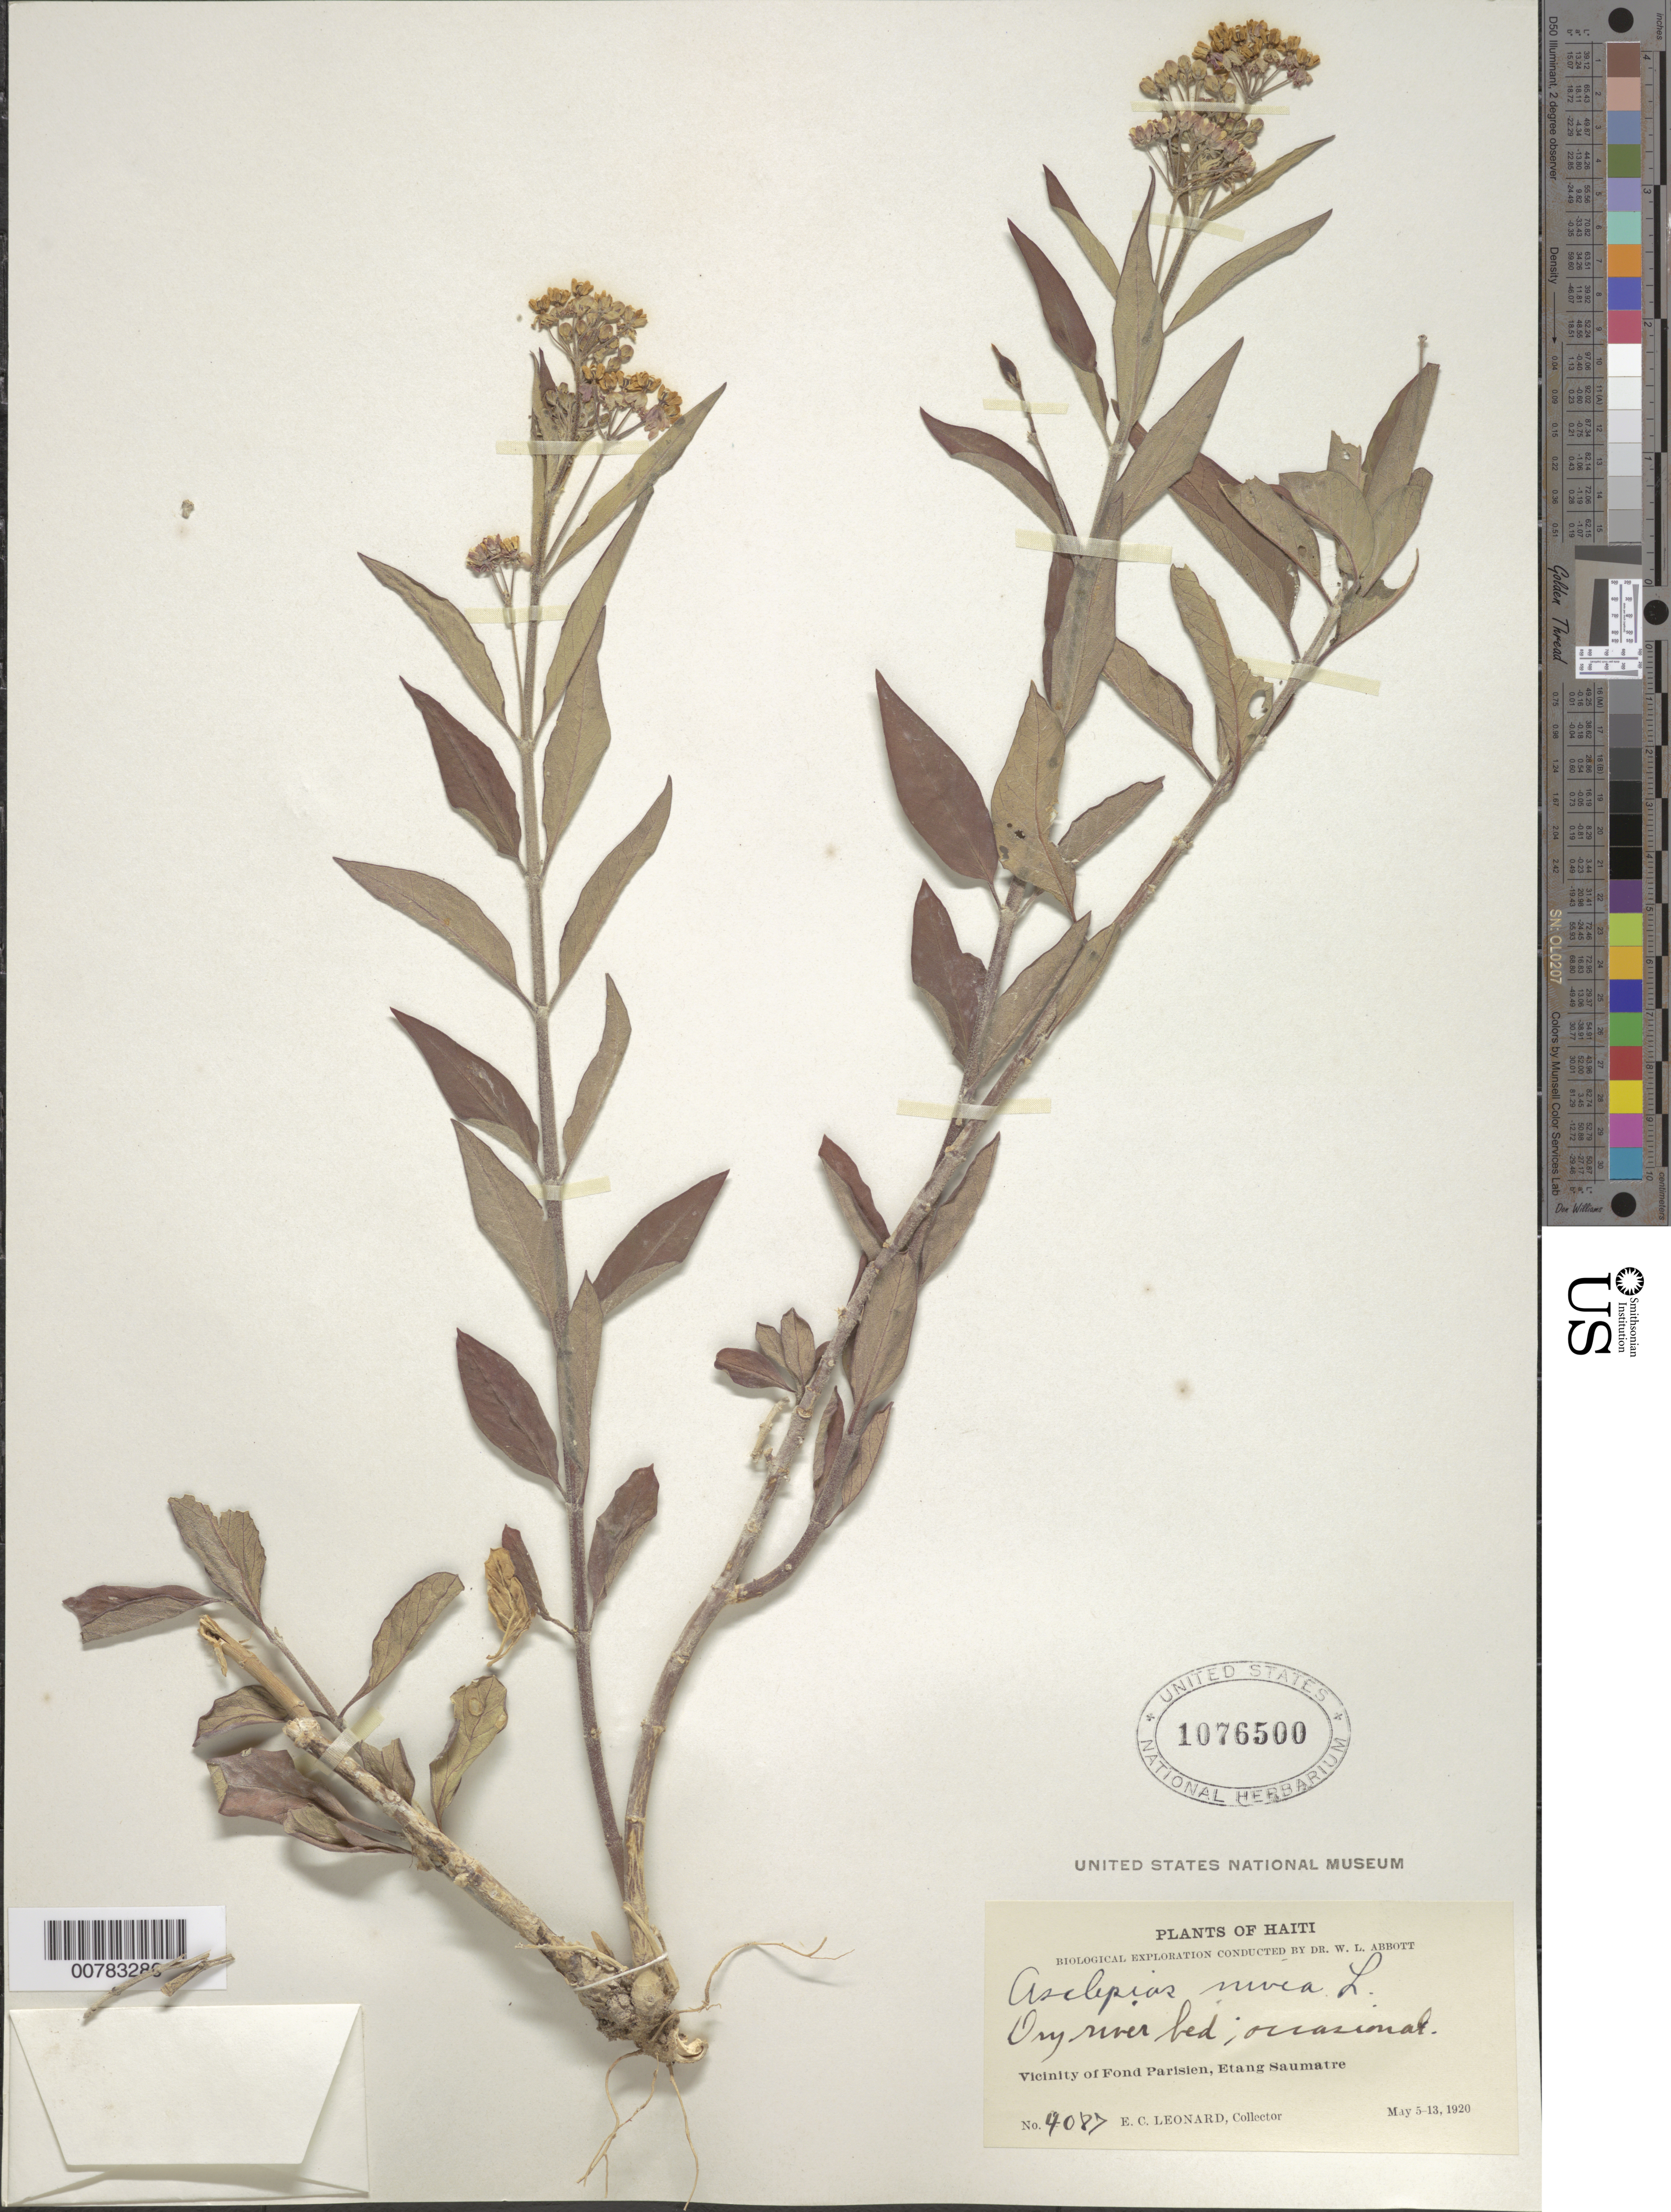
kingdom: Plantae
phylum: Tracheophyta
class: Magnoliopsida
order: Gentianales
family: Apocynaceae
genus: Asclepias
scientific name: Asclepias nivea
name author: L.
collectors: E. C. Leonard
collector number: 4087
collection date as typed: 05 May 1920 to 13 May 1920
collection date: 1920-05-05/1920-05-13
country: Haiti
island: Hispaniola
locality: Etang Saumatre, vicinity of Fond Parisien.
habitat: Dri river bed.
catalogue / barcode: US 1076500